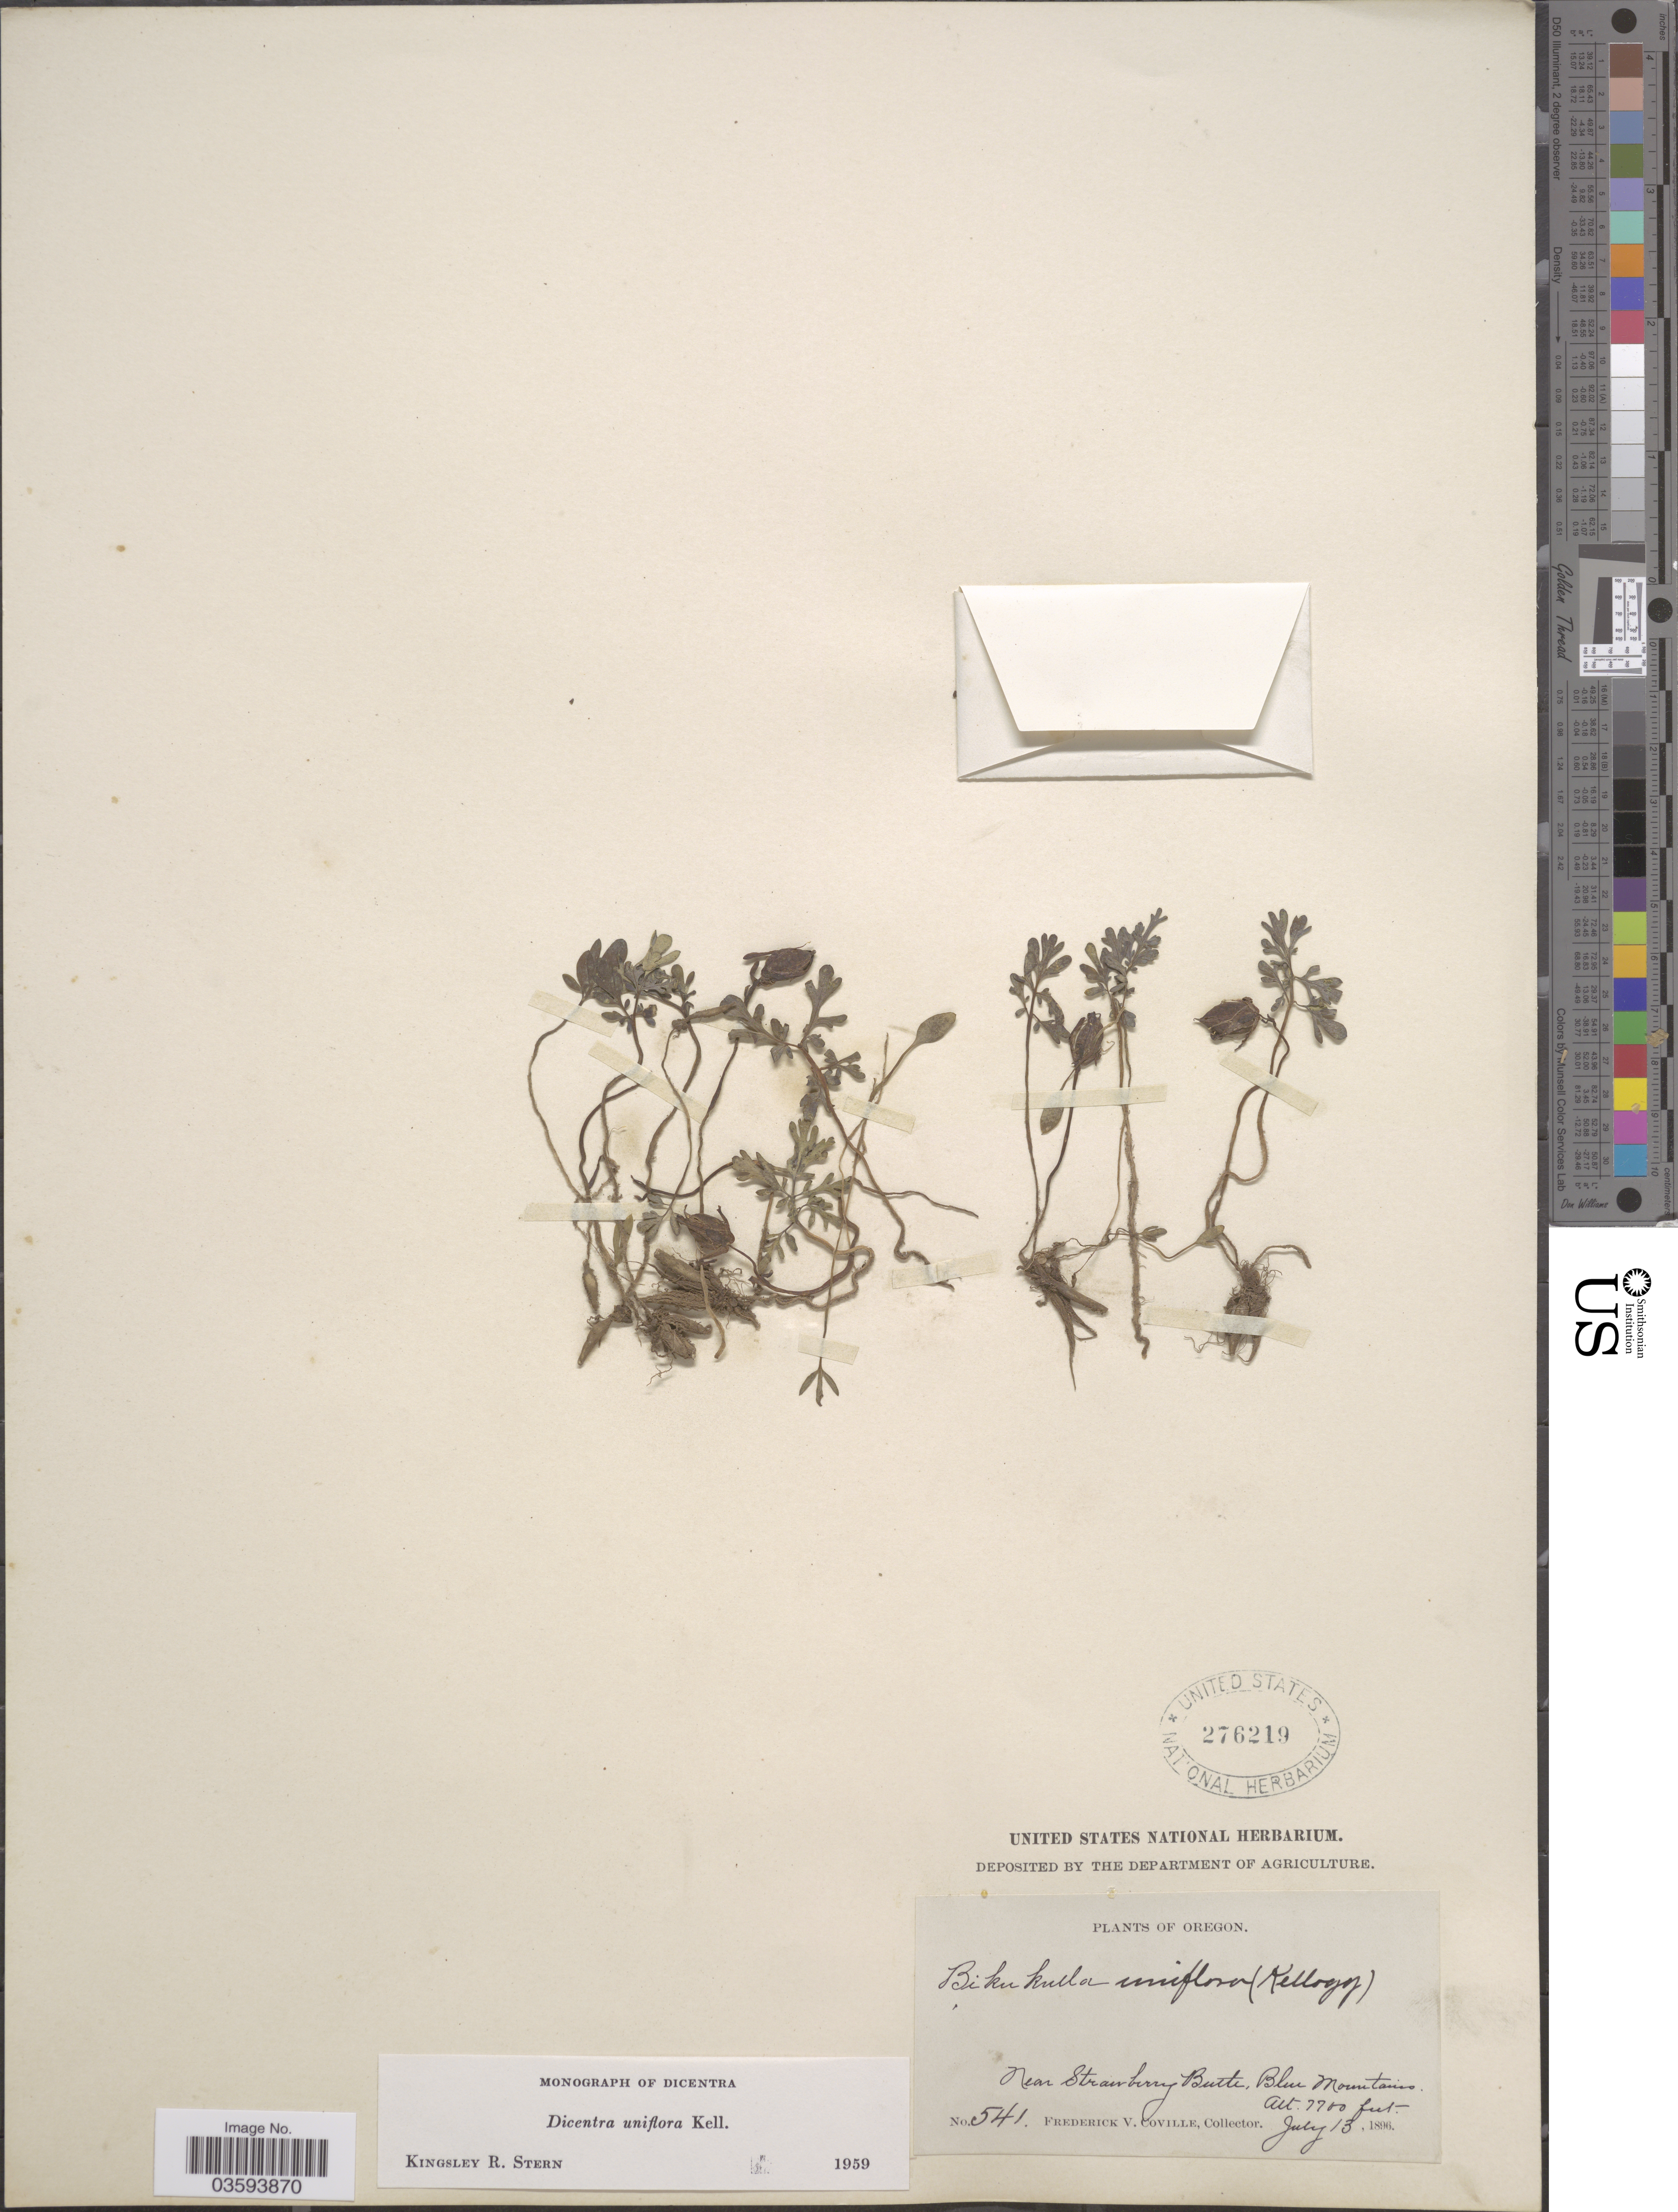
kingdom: Plantae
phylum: Tracheophyta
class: Magnoliopsida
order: Ranunculales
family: Papaveraceae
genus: Dicentra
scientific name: Dicentra uniflora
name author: Kellogg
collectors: F. V. Coville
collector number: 541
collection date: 1896-07-13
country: United States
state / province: Oregon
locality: Near Strawberry Butte, Blue Mountains.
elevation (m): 2347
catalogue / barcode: US 276219